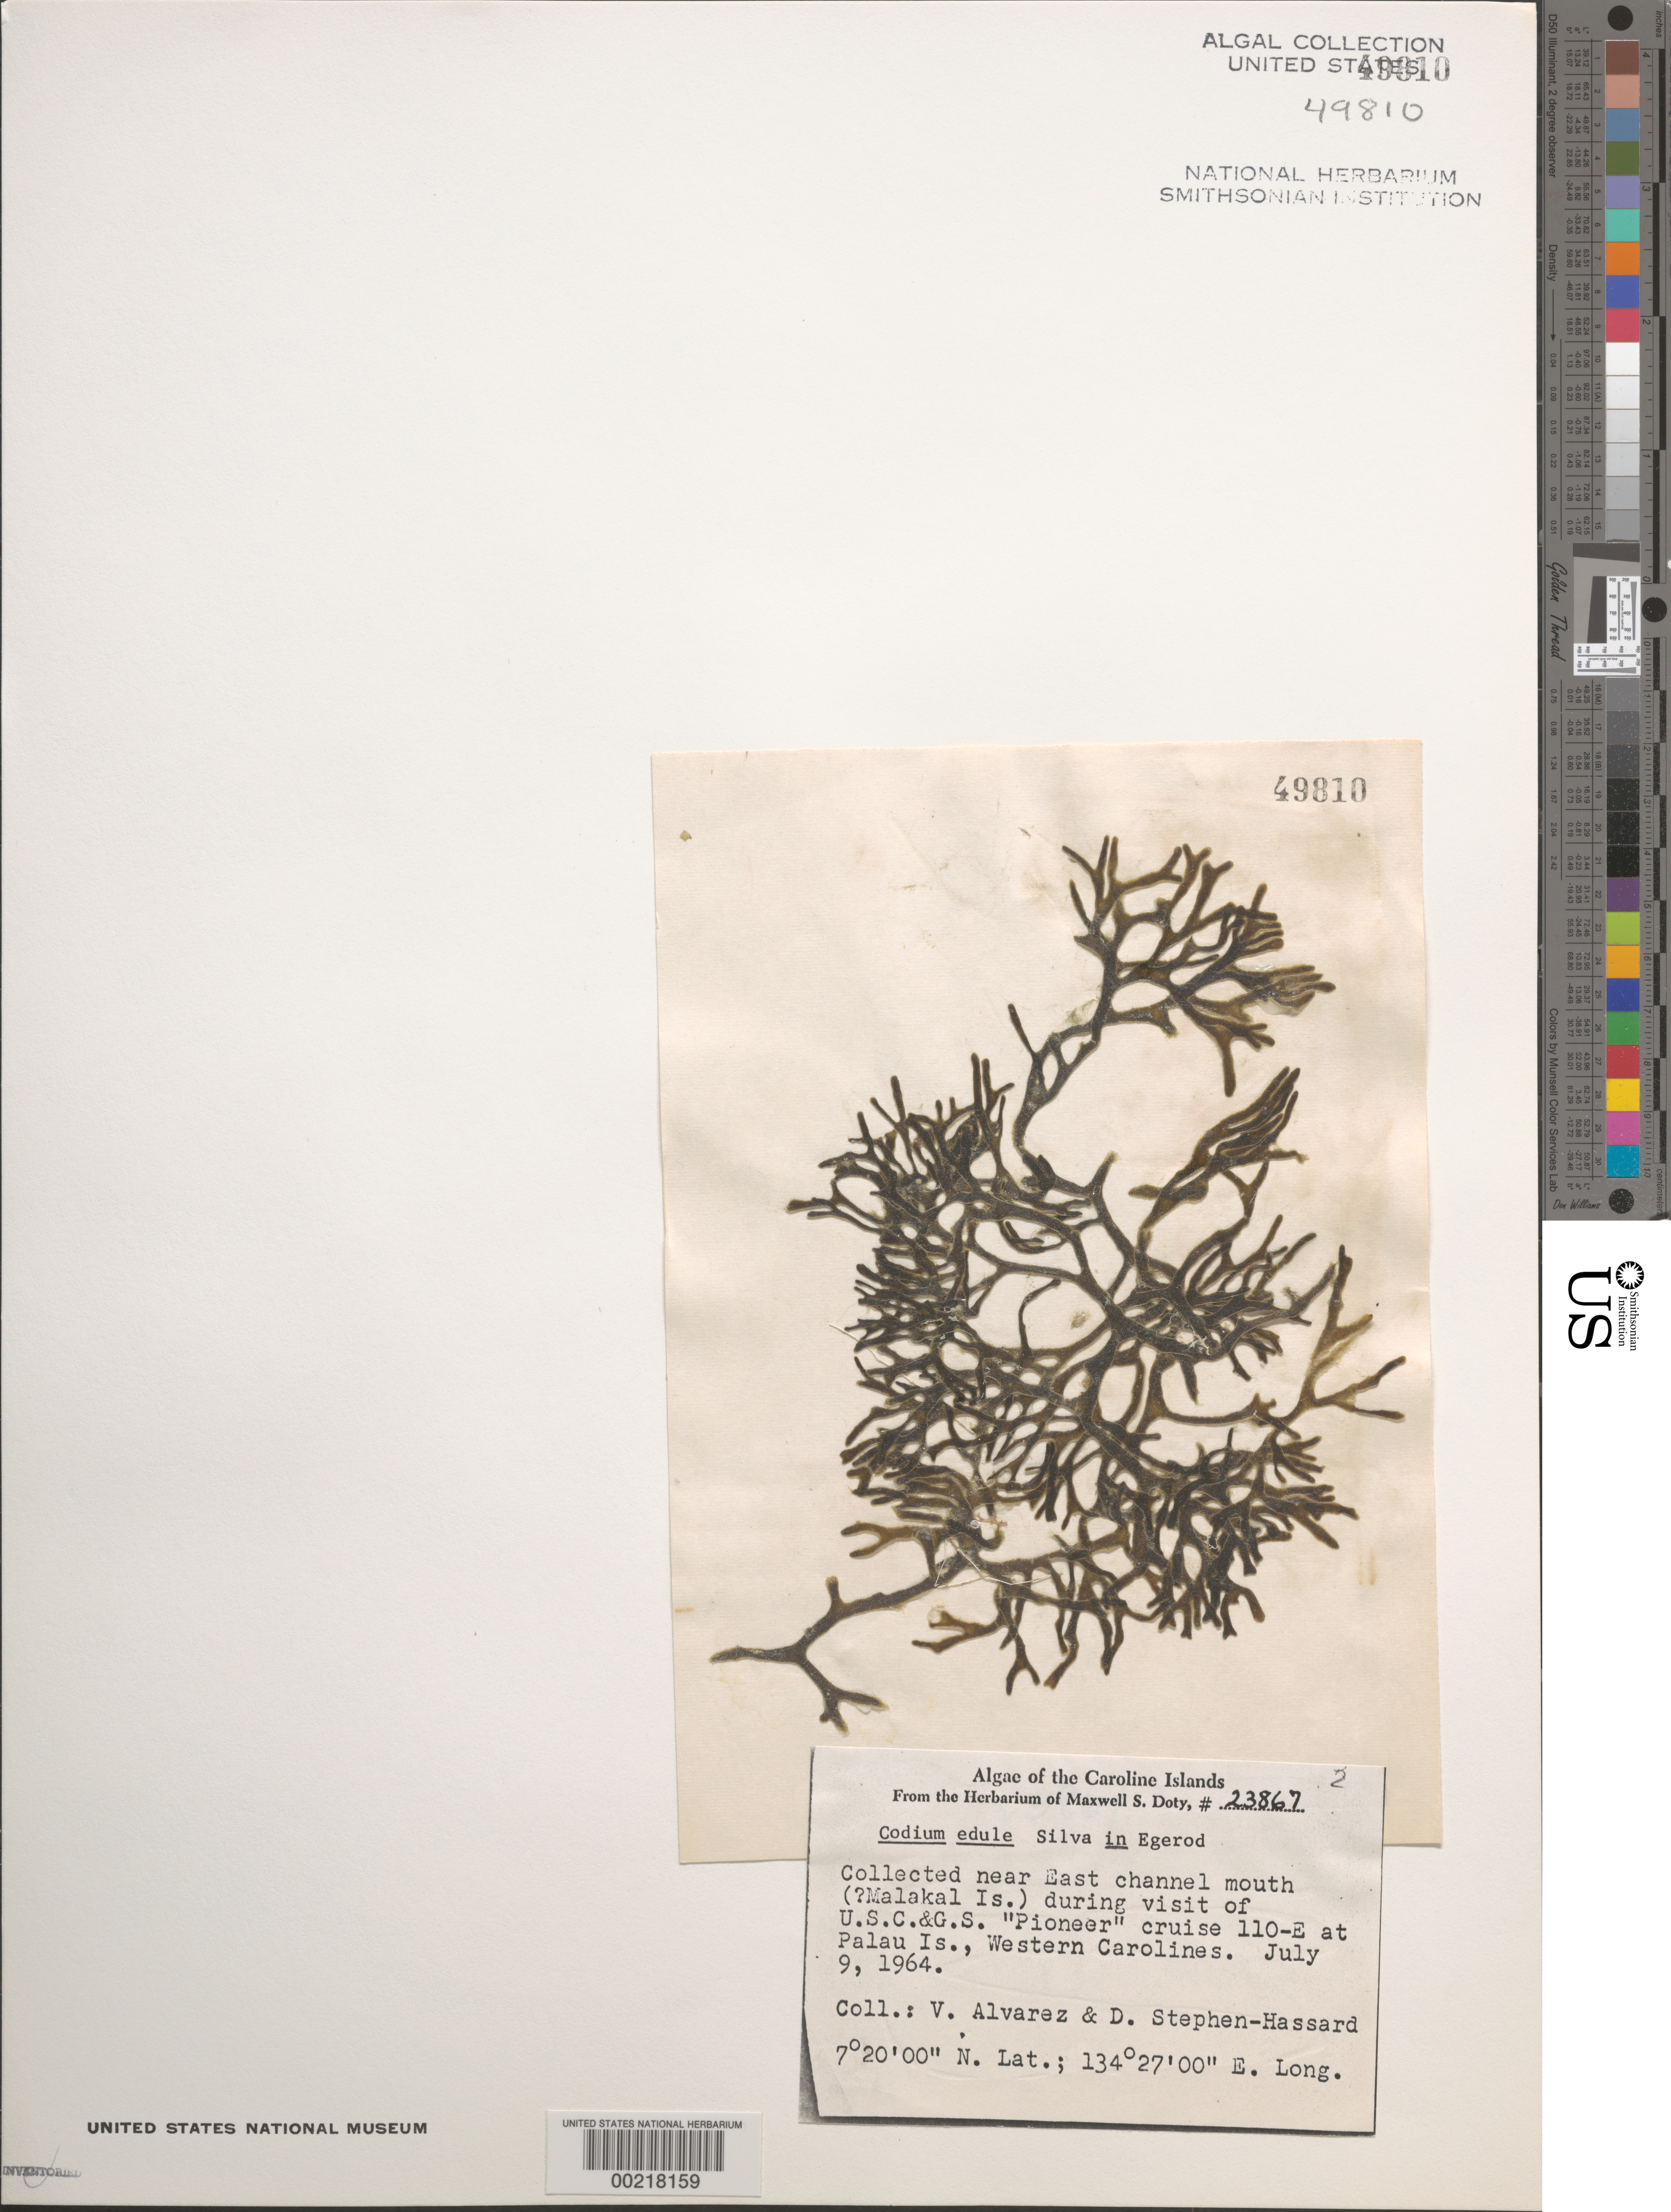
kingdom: Plantae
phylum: Chlorophyta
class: Ulvophyceae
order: Bryopsidales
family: Codiaceae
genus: Codium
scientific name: Codium edule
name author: P.C. Silva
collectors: V. B. Alvarez & D. Stephen-Hassard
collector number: MSD 23867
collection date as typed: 09 Jul 1964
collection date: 1964-07-09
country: Palau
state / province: Koror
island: Ngemelachel (Malakal)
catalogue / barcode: US 49810